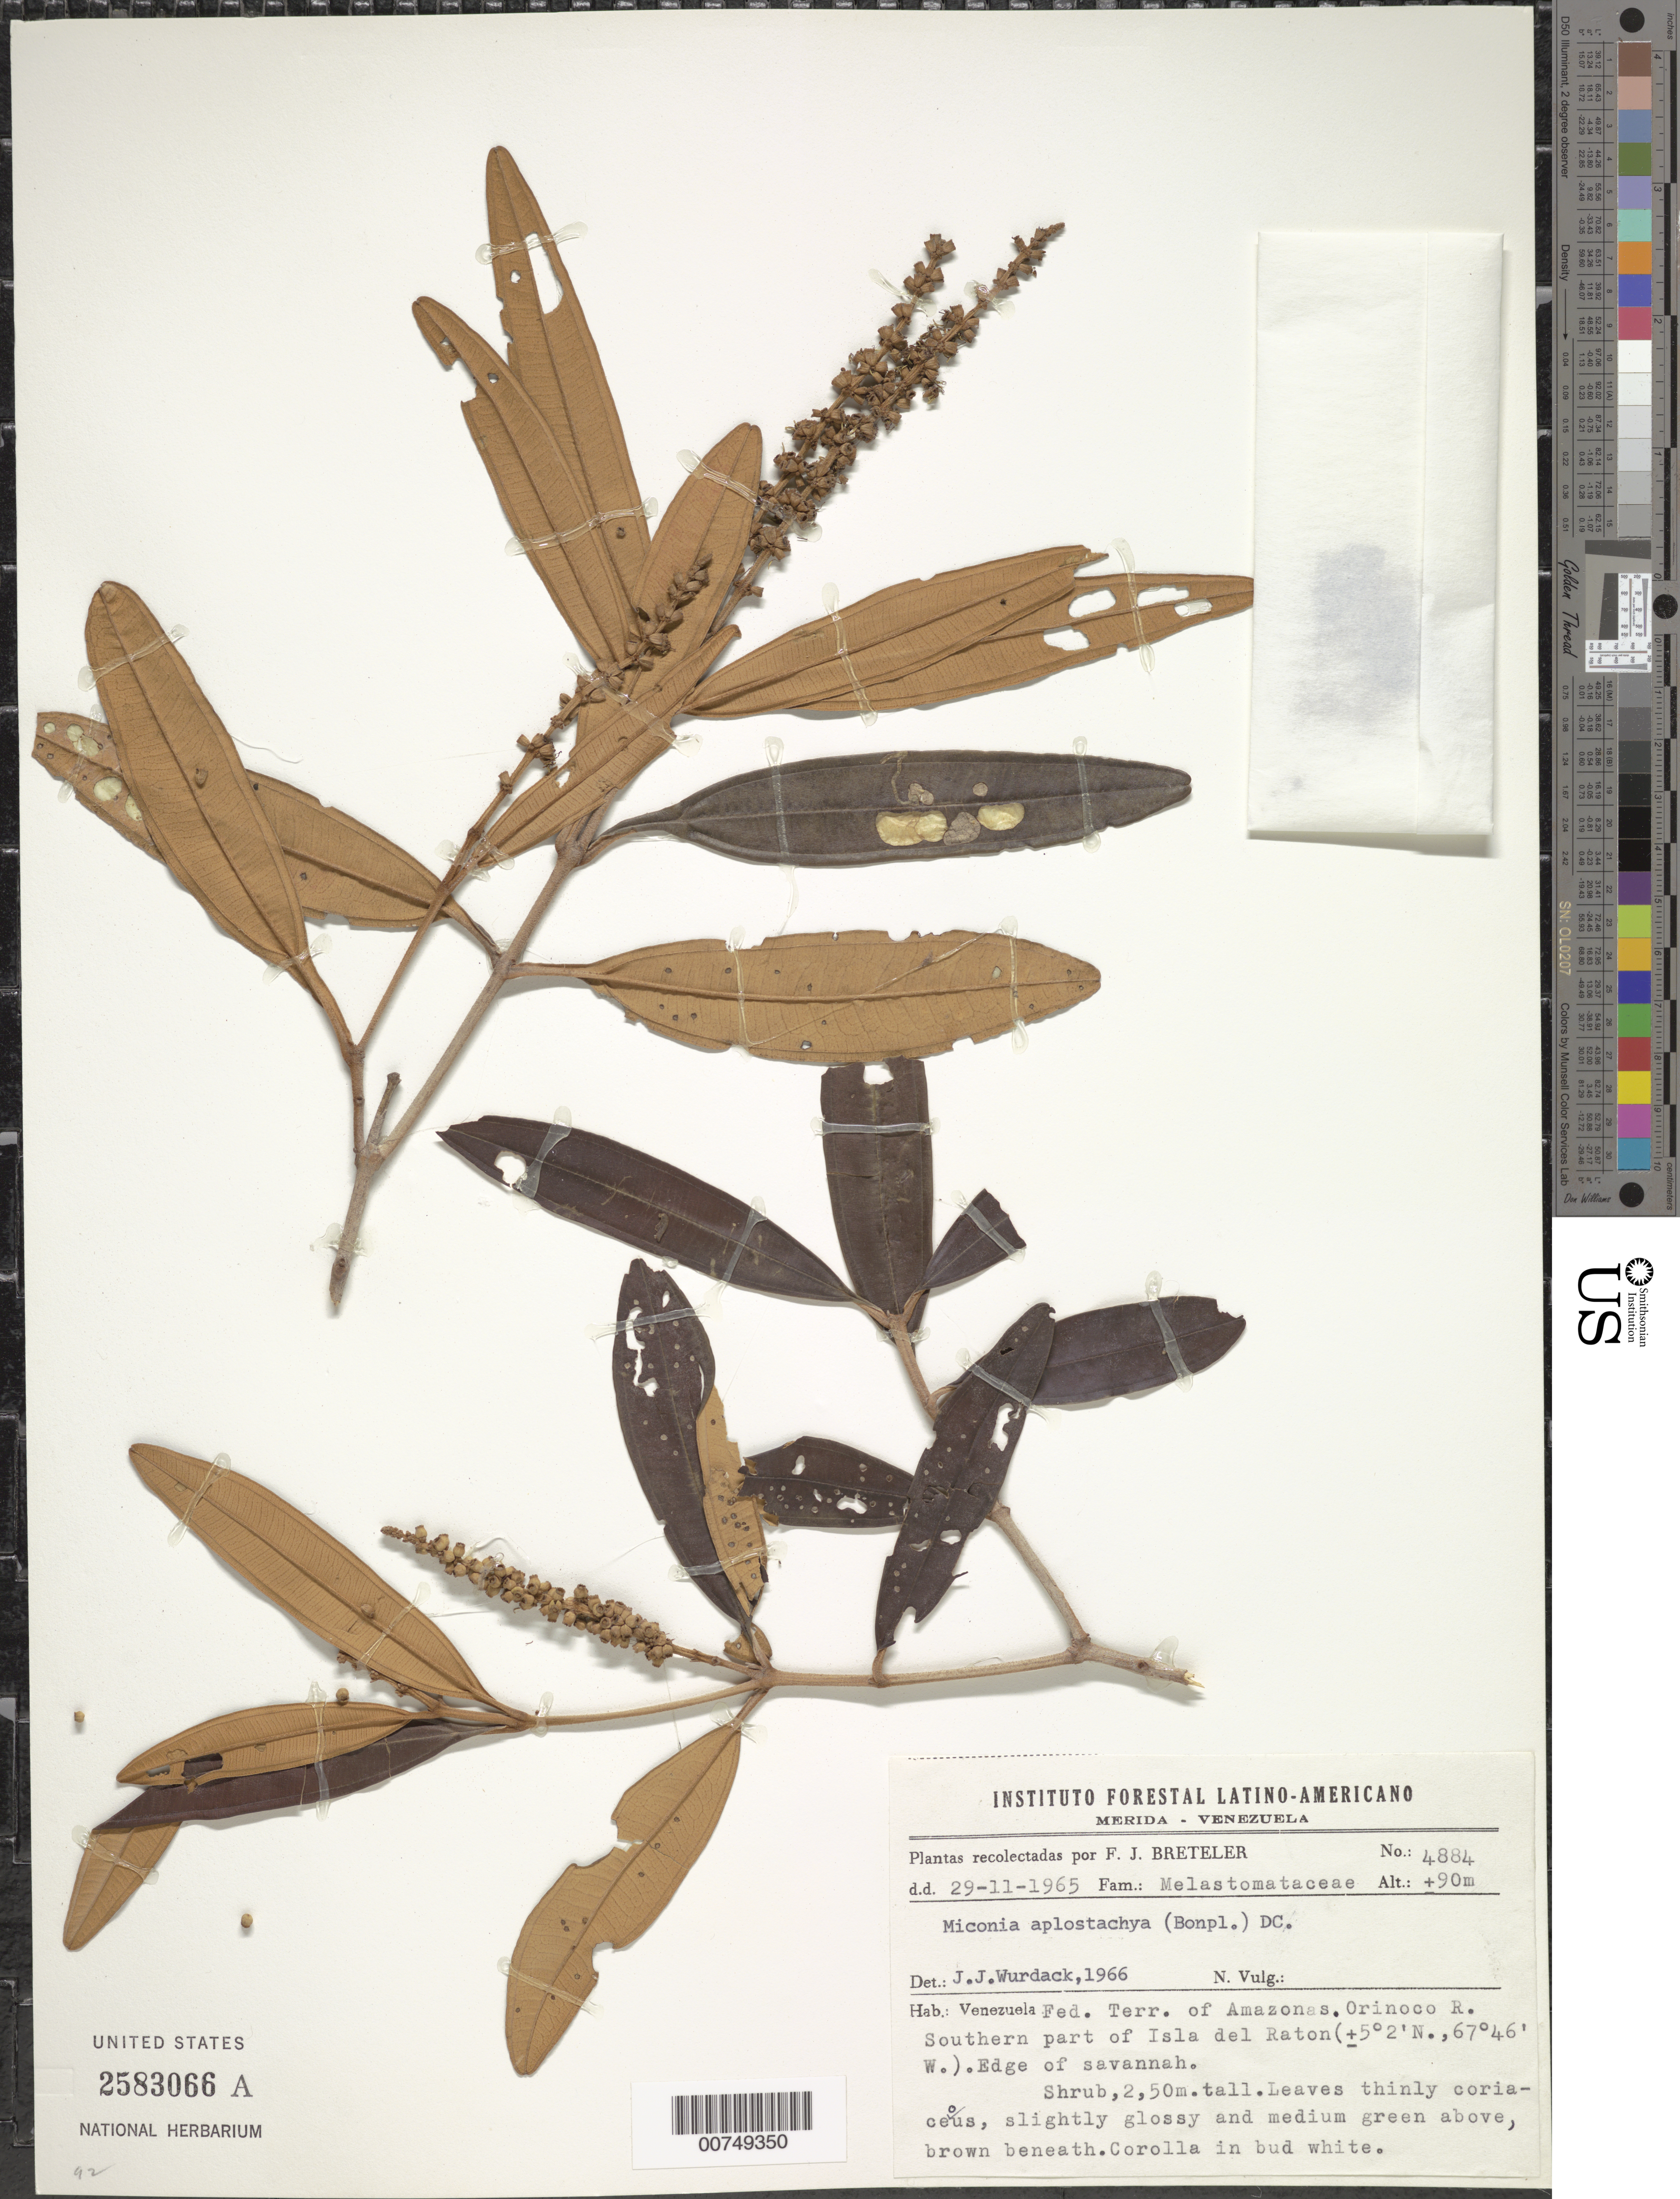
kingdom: Plantae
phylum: Tracheophyta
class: Magnoliopsida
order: Myrtales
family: Melastomataceae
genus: Miconia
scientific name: Miconia aplostachya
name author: (Bonpl.) DC.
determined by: Wurdack, John J., (US), US (UNITED STATES)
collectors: F. J. Breteler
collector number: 4884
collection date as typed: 29-Nov-65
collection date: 1965-11-29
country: Venezuela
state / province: Amazonas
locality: Orinoco R., southern part of Isla del Raton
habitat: Edge of savanna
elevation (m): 90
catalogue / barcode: US 2583066A